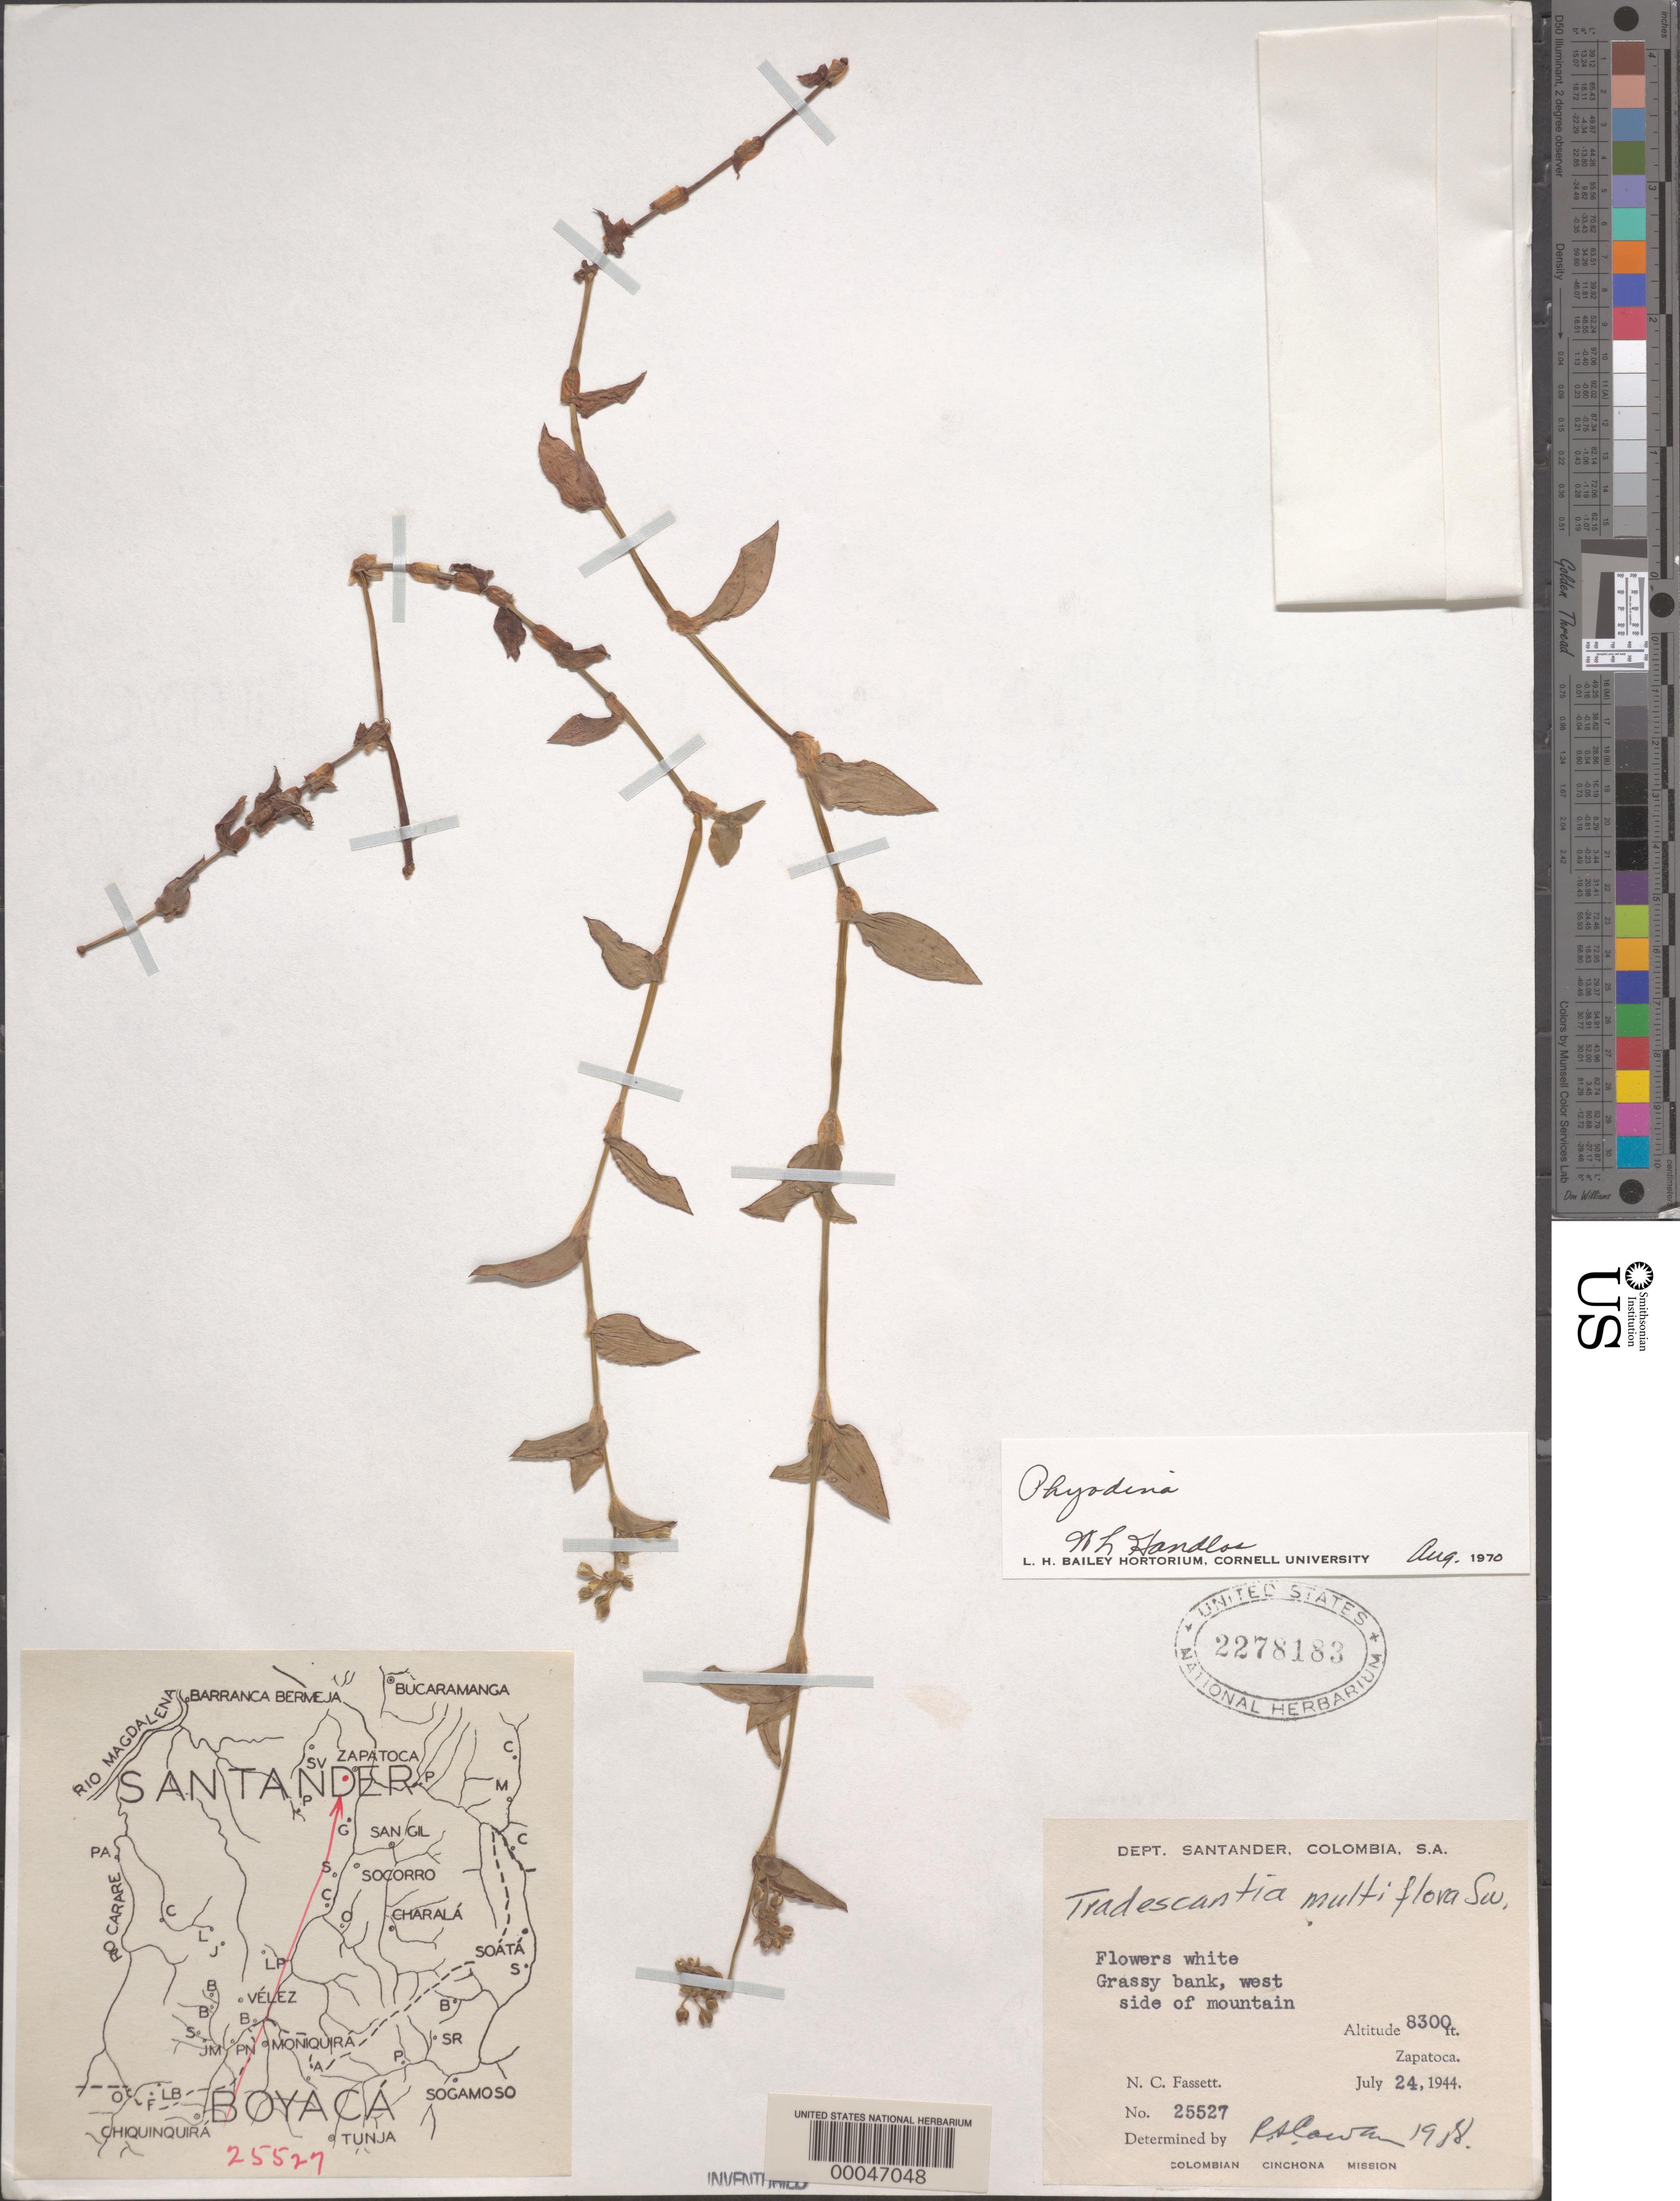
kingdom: Plantae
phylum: Tracheophyta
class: Liliopsida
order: Commelinales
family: Commelinaceae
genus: Callisia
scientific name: Callisia sp.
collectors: N. C. Fassett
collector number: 25527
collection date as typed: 24 Jul 1944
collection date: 1944-07-24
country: Colombia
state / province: Santander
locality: Zapatoca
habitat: Grassy bank, west side of mountain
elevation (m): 2532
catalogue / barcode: US 2278183